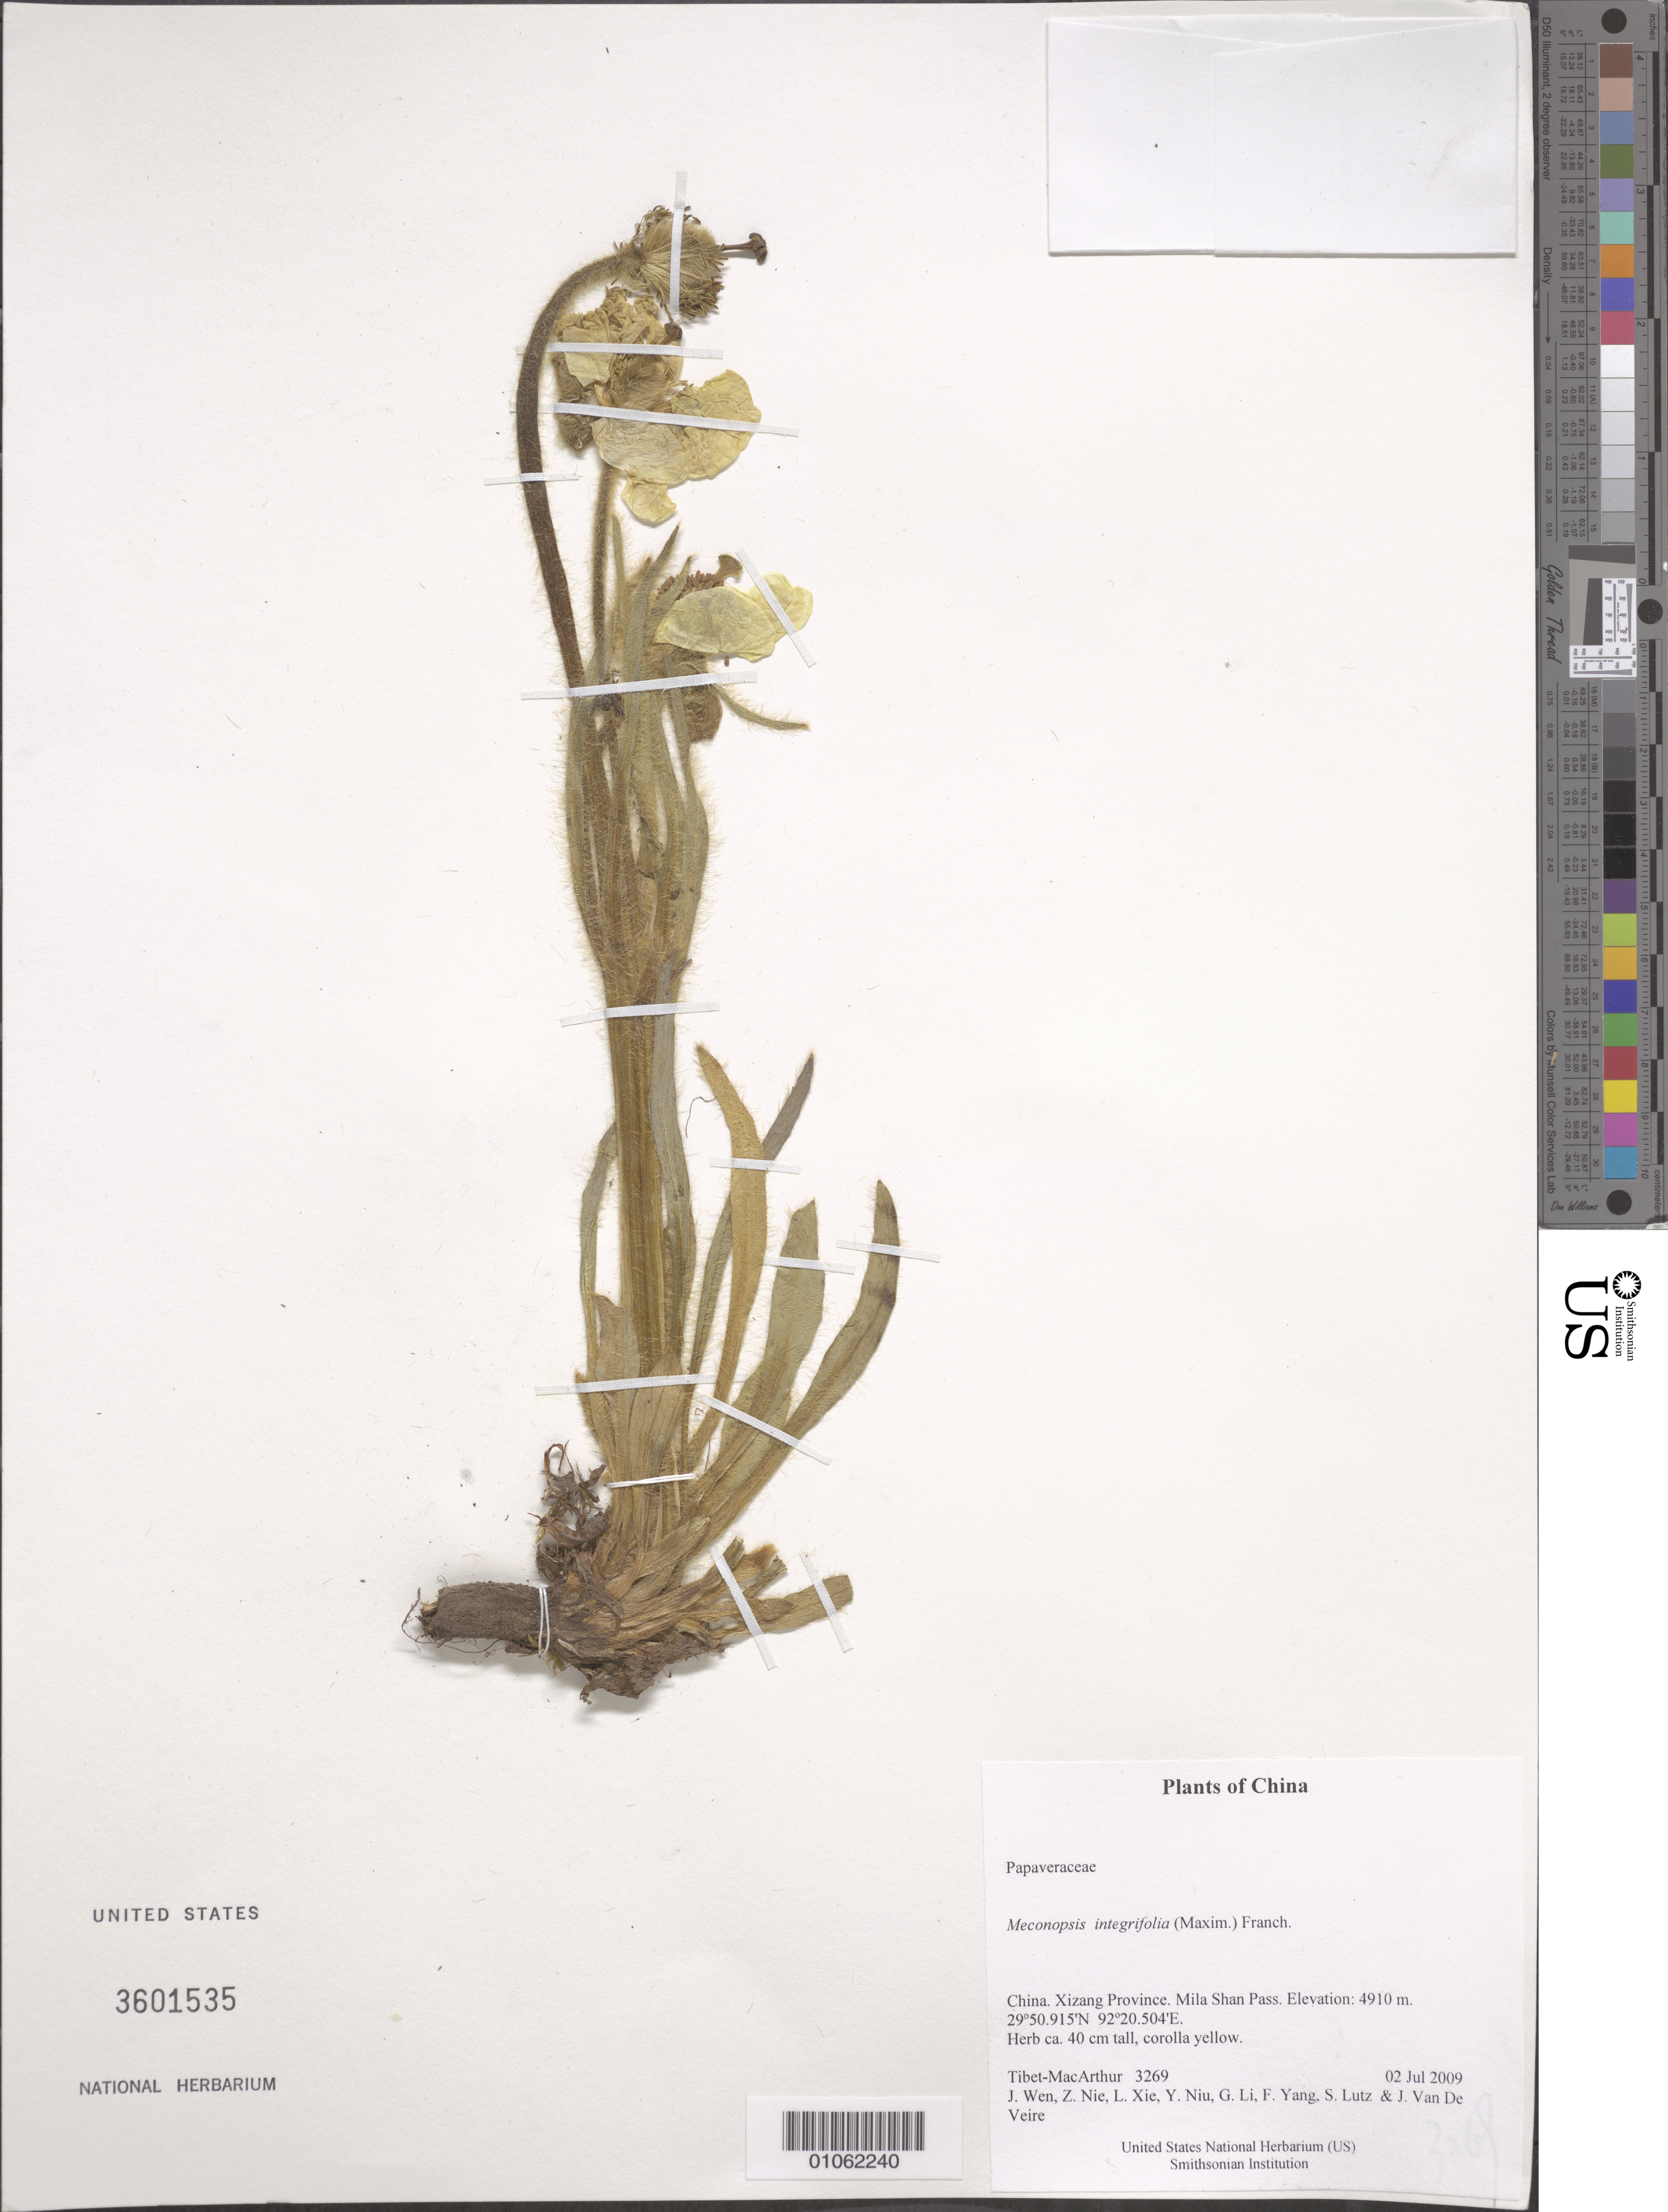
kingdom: Plantae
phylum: Tracheophyta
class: Magnoliopsida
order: Ranunculales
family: Papaveraceae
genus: Meconopsis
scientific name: Meconopsis integrifolia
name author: (Maxim.) Franch.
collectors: Tibet-MacArthur, J. Wen, Z. Nie, L. Xie, Y. Niu, G. Li, F. Yang, S. Lutz & J. Van De Veire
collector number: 3269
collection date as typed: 02 Jul 2009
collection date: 2009-07-02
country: China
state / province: Xizang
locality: Mila Shan Pass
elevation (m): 4910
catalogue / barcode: US 3601535